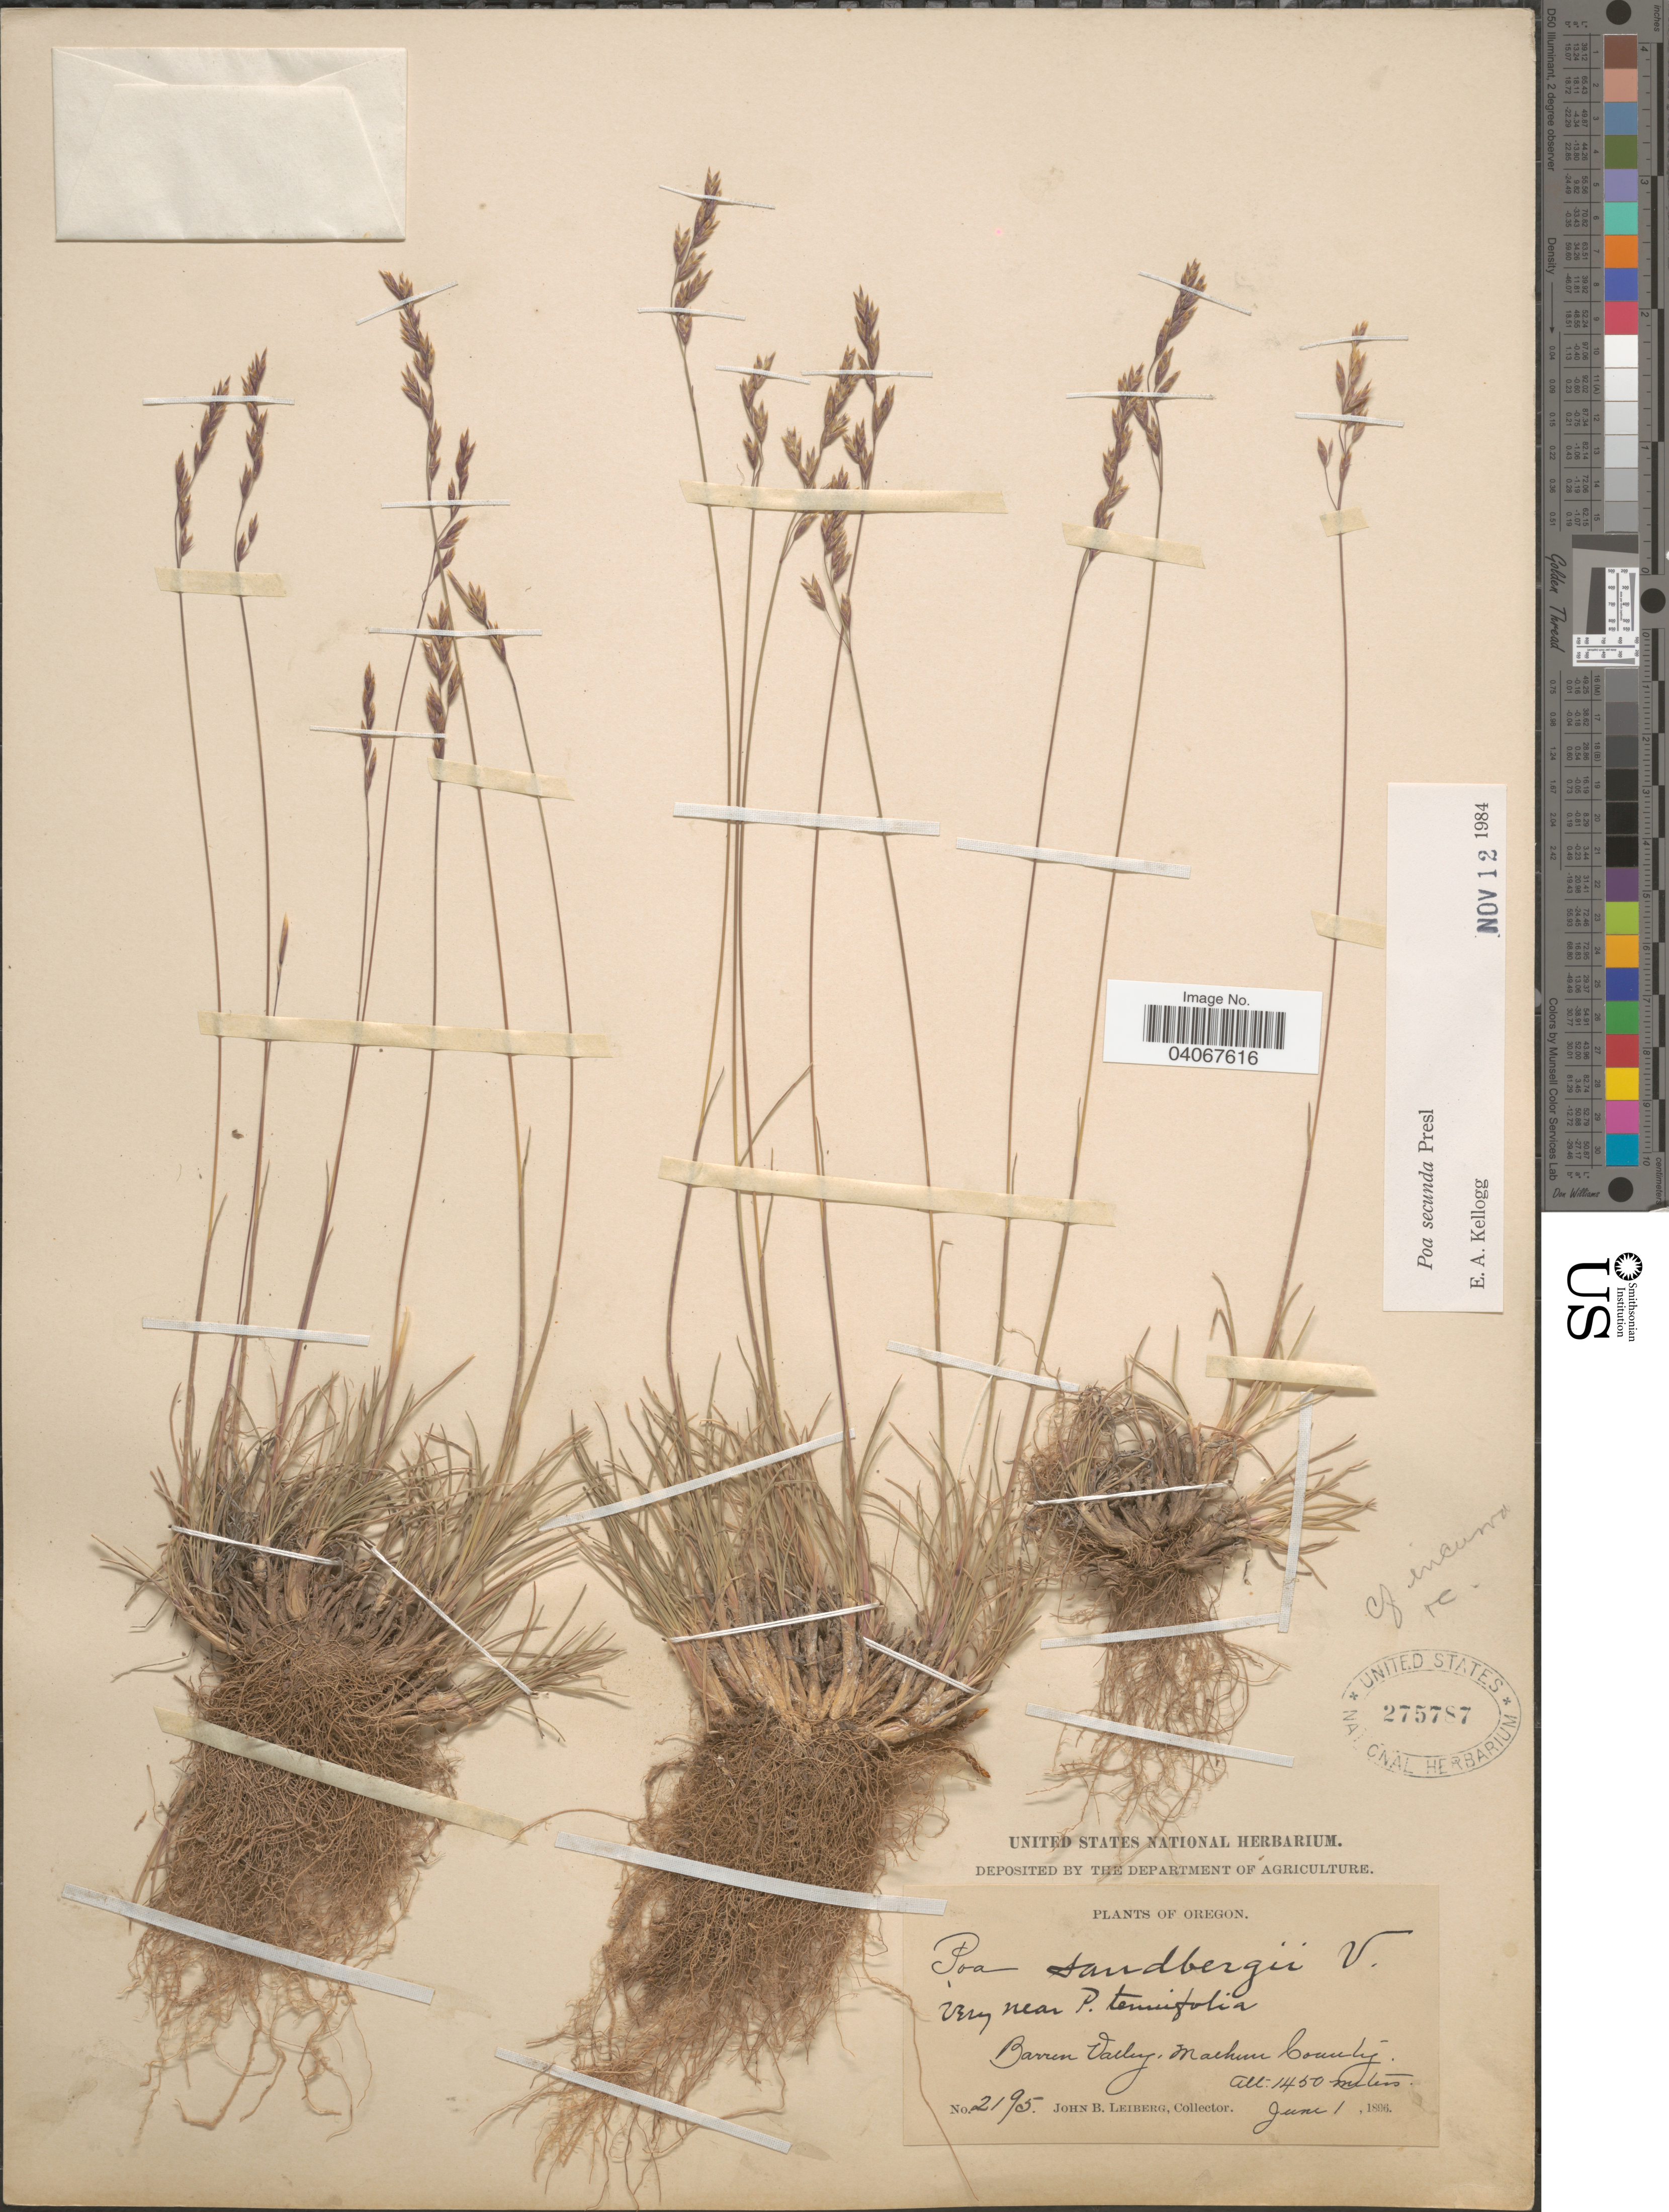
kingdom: Plantae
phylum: Tracheophyta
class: Liliopsida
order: Poales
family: Poaceae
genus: Poa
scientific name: Poa secunda subsp. secunda var. secunda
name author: J. Presl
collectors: J. B. Leiberg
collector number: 2195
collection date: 1896-06-01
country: United States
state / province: Oregon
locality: Barren Valley, Malheur County.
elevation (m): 1450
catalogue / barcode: US 275787